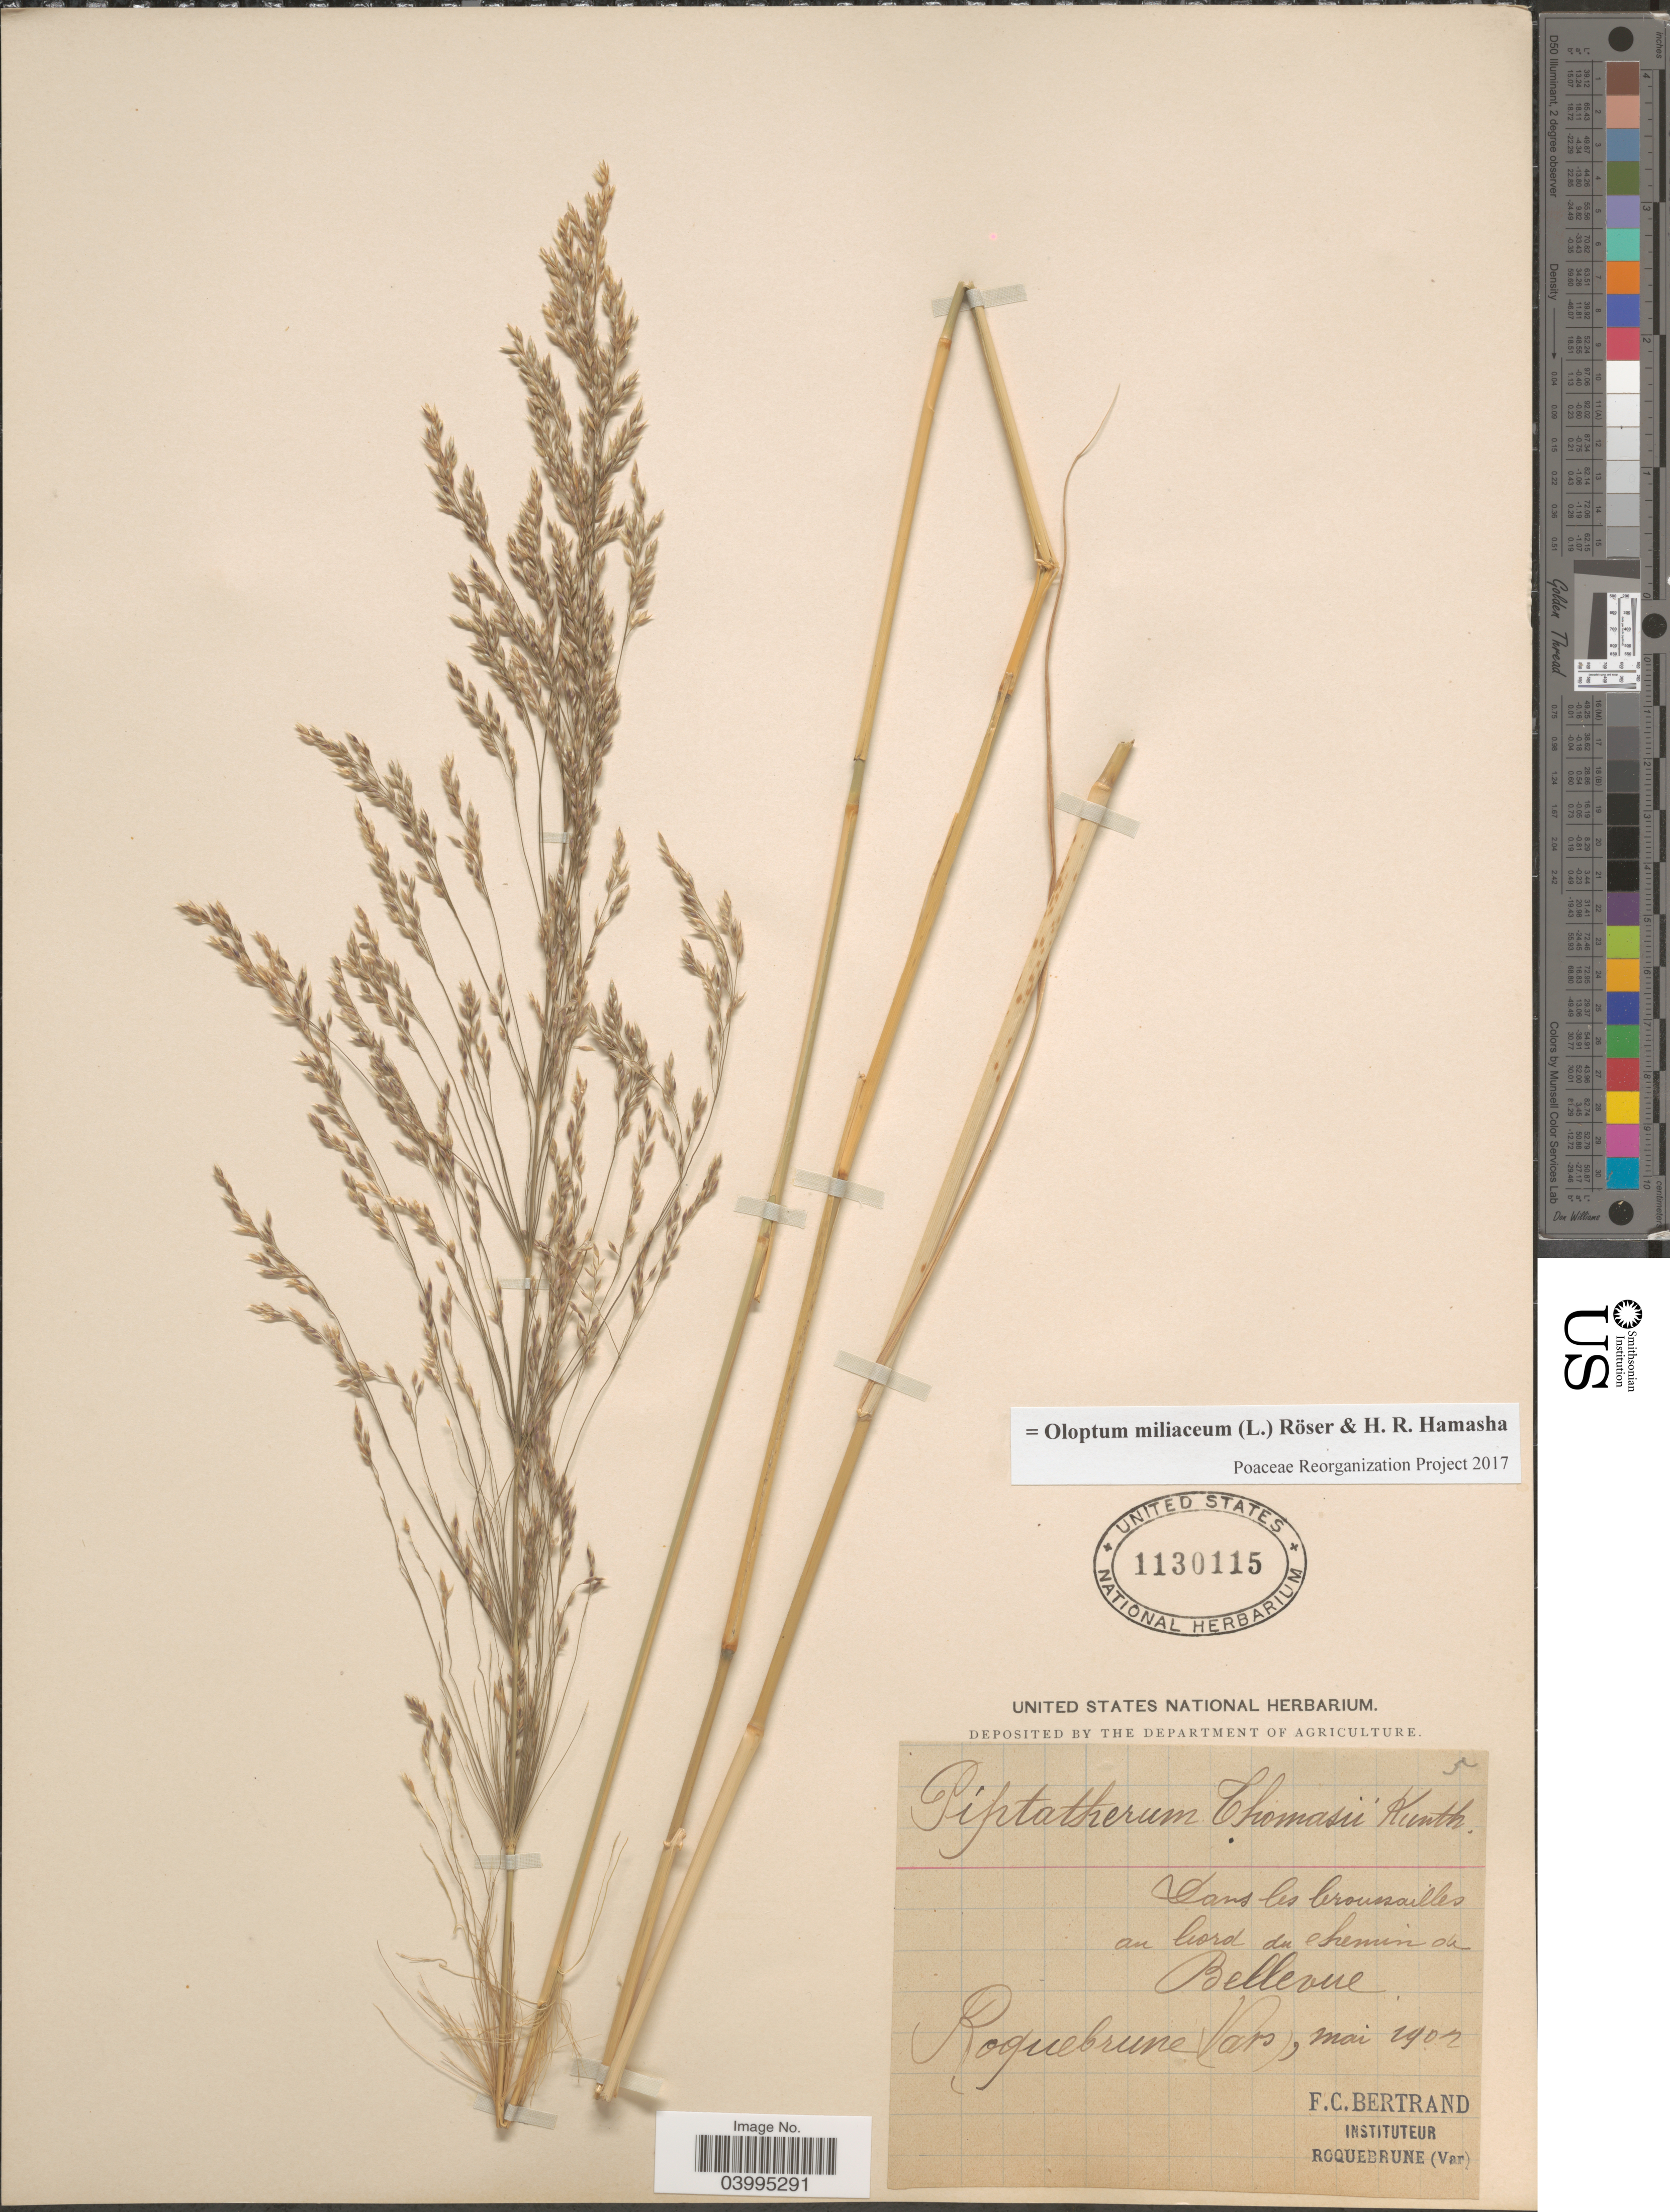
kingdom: Plantae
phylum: Tracheophyta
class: Liliopsida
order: Poales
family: Poaceae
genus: Oloptum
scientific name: Oloptum miliaceum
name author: Röser & H. R. Hamasha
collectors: F. C. Bertrand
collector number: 5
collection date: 1902-05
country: France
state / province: Provence-Alpes-Côte d'Azur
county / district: Var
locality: Dans les broussailles an hord du chemin de Bellevue. Roquebrune (Var).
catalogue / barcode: US 1130115